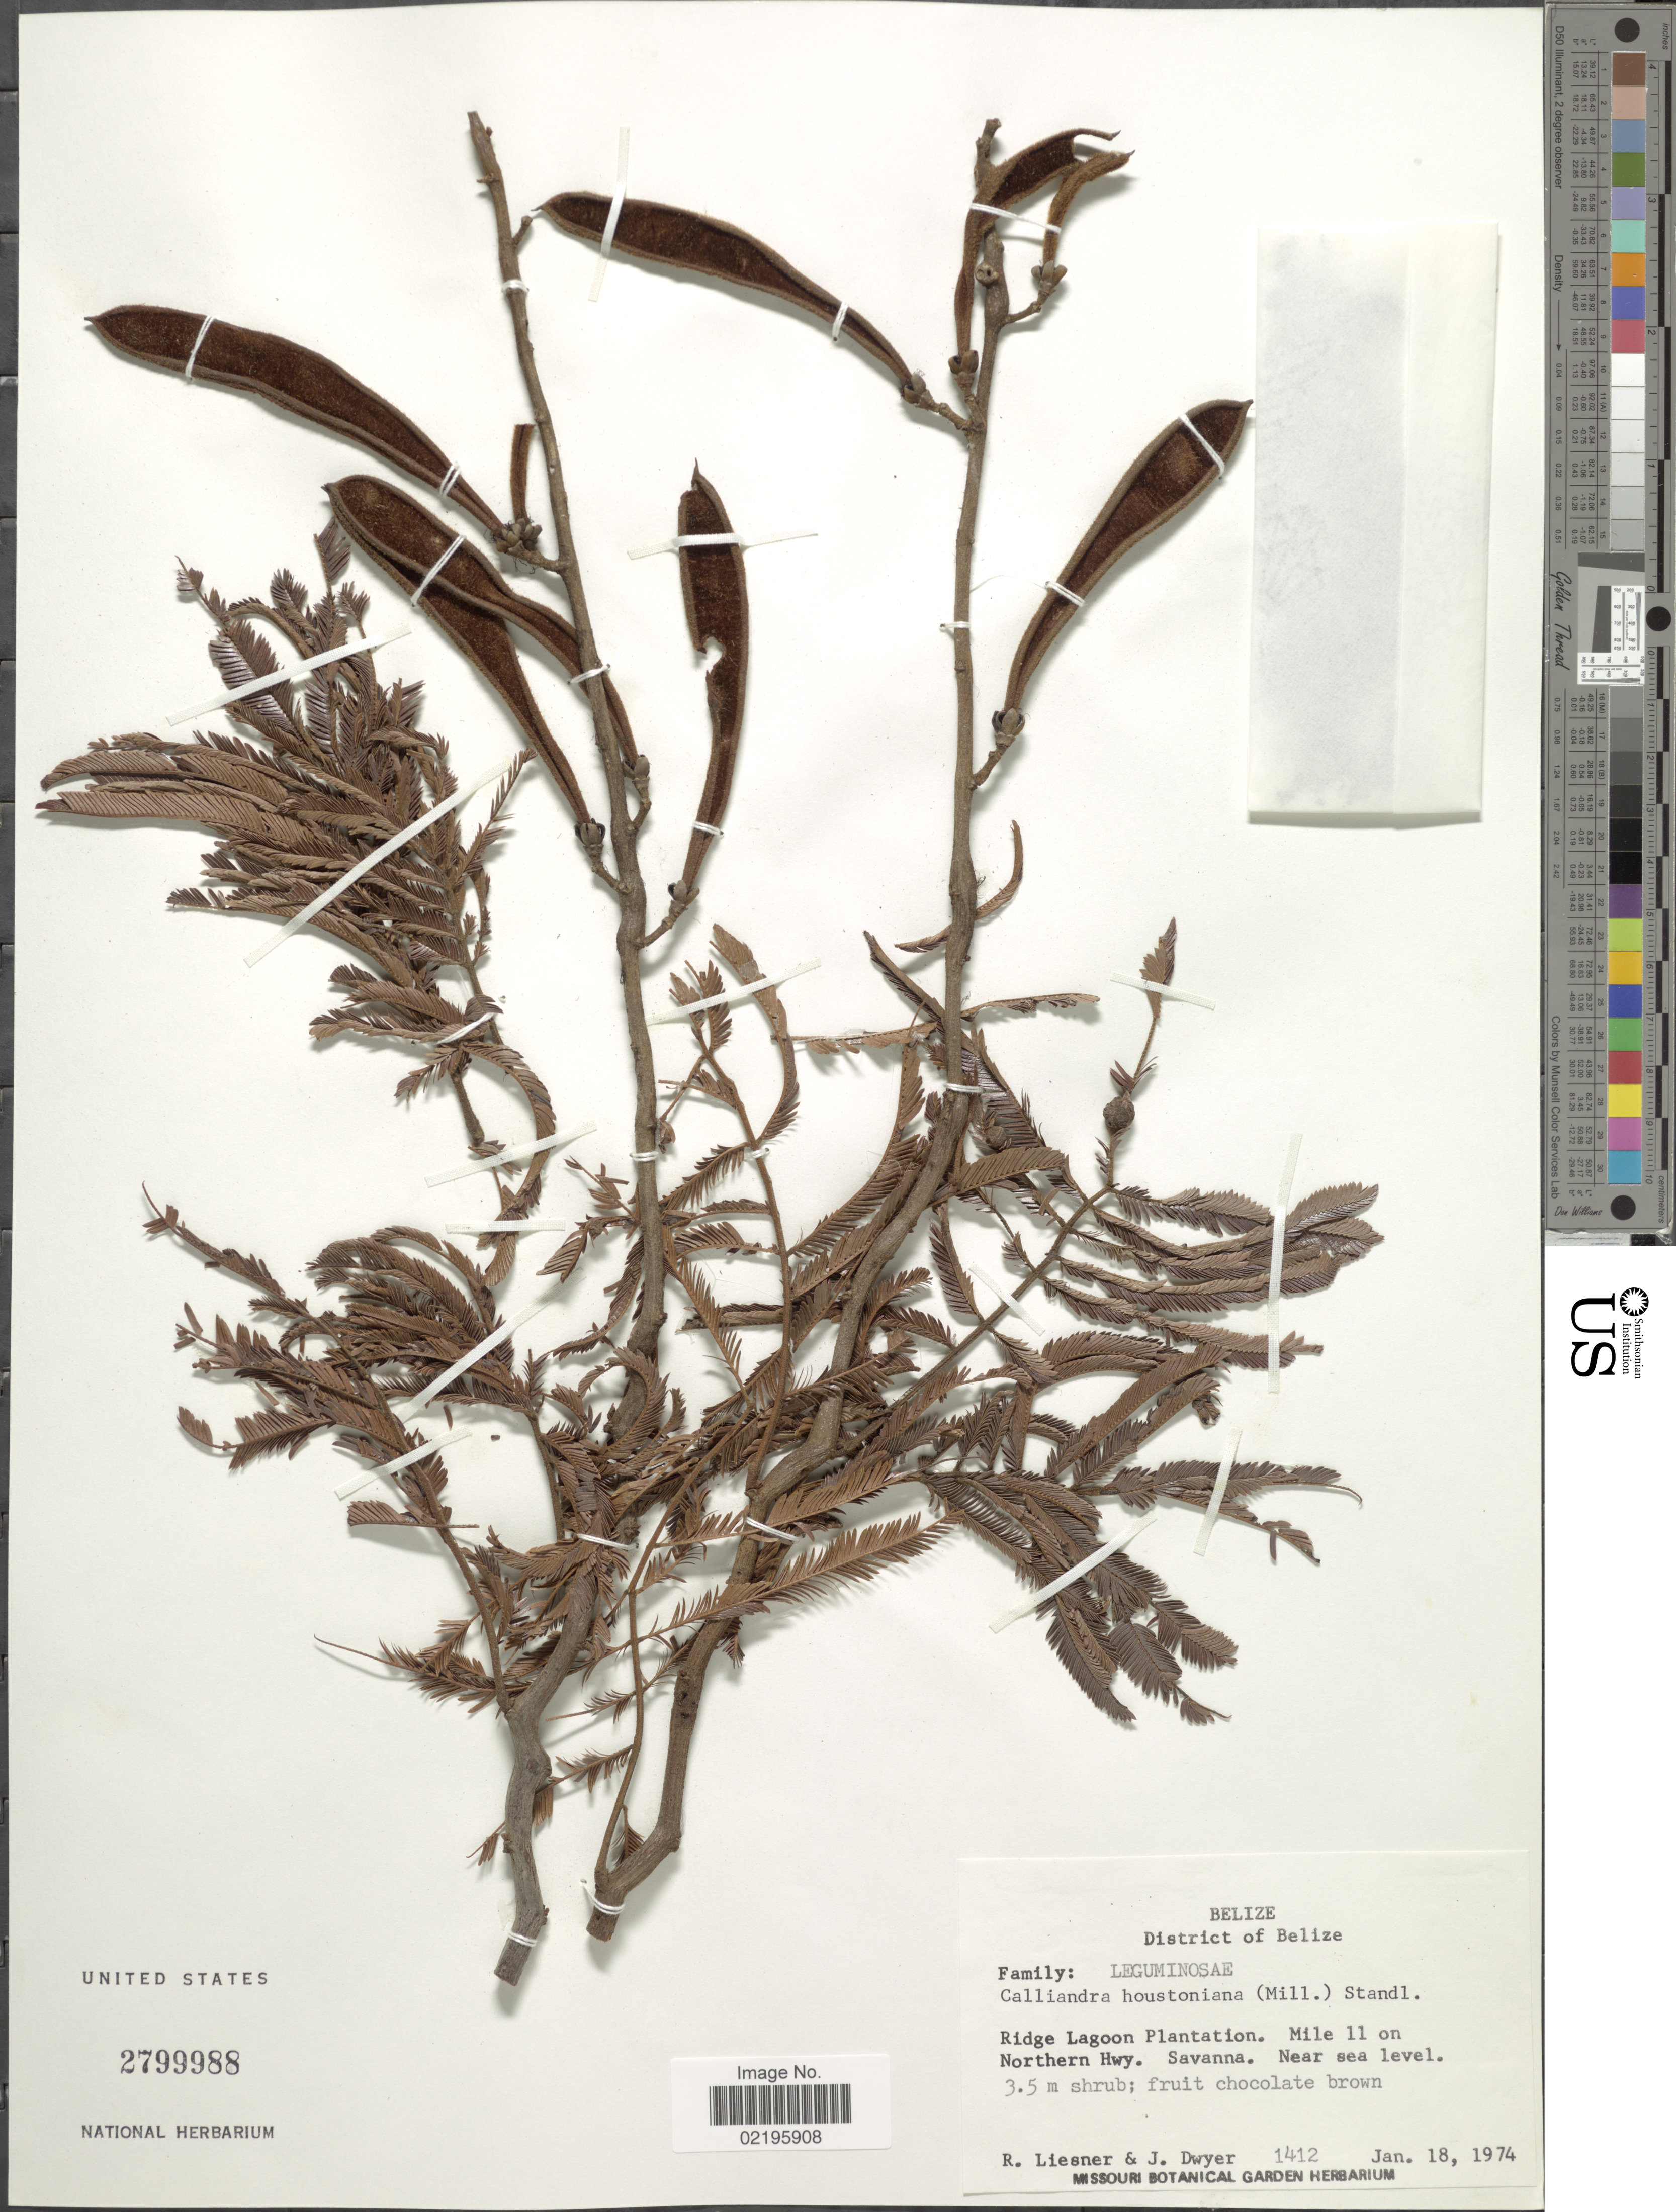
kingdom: Plantae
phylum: Tracheophyta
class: Magnoliopsida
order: Fabales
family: Fabaceae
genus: Calliandra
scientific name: Calliandra houstoniana var. anomala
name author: (Kunth) Barneby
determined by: Strong, Mark T., (BOT), Smithsonian Institution - National Museum of Natural History (UNITED STATES)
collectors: R. L. Liesner & J. Dwyer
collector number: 1412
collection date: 1974-01-18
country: Belize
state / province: Belize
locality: District of Belize, Ridge Lagoon Plantation. Mile 11 om Northern Hwy. Savanna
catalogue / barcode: US 2799988